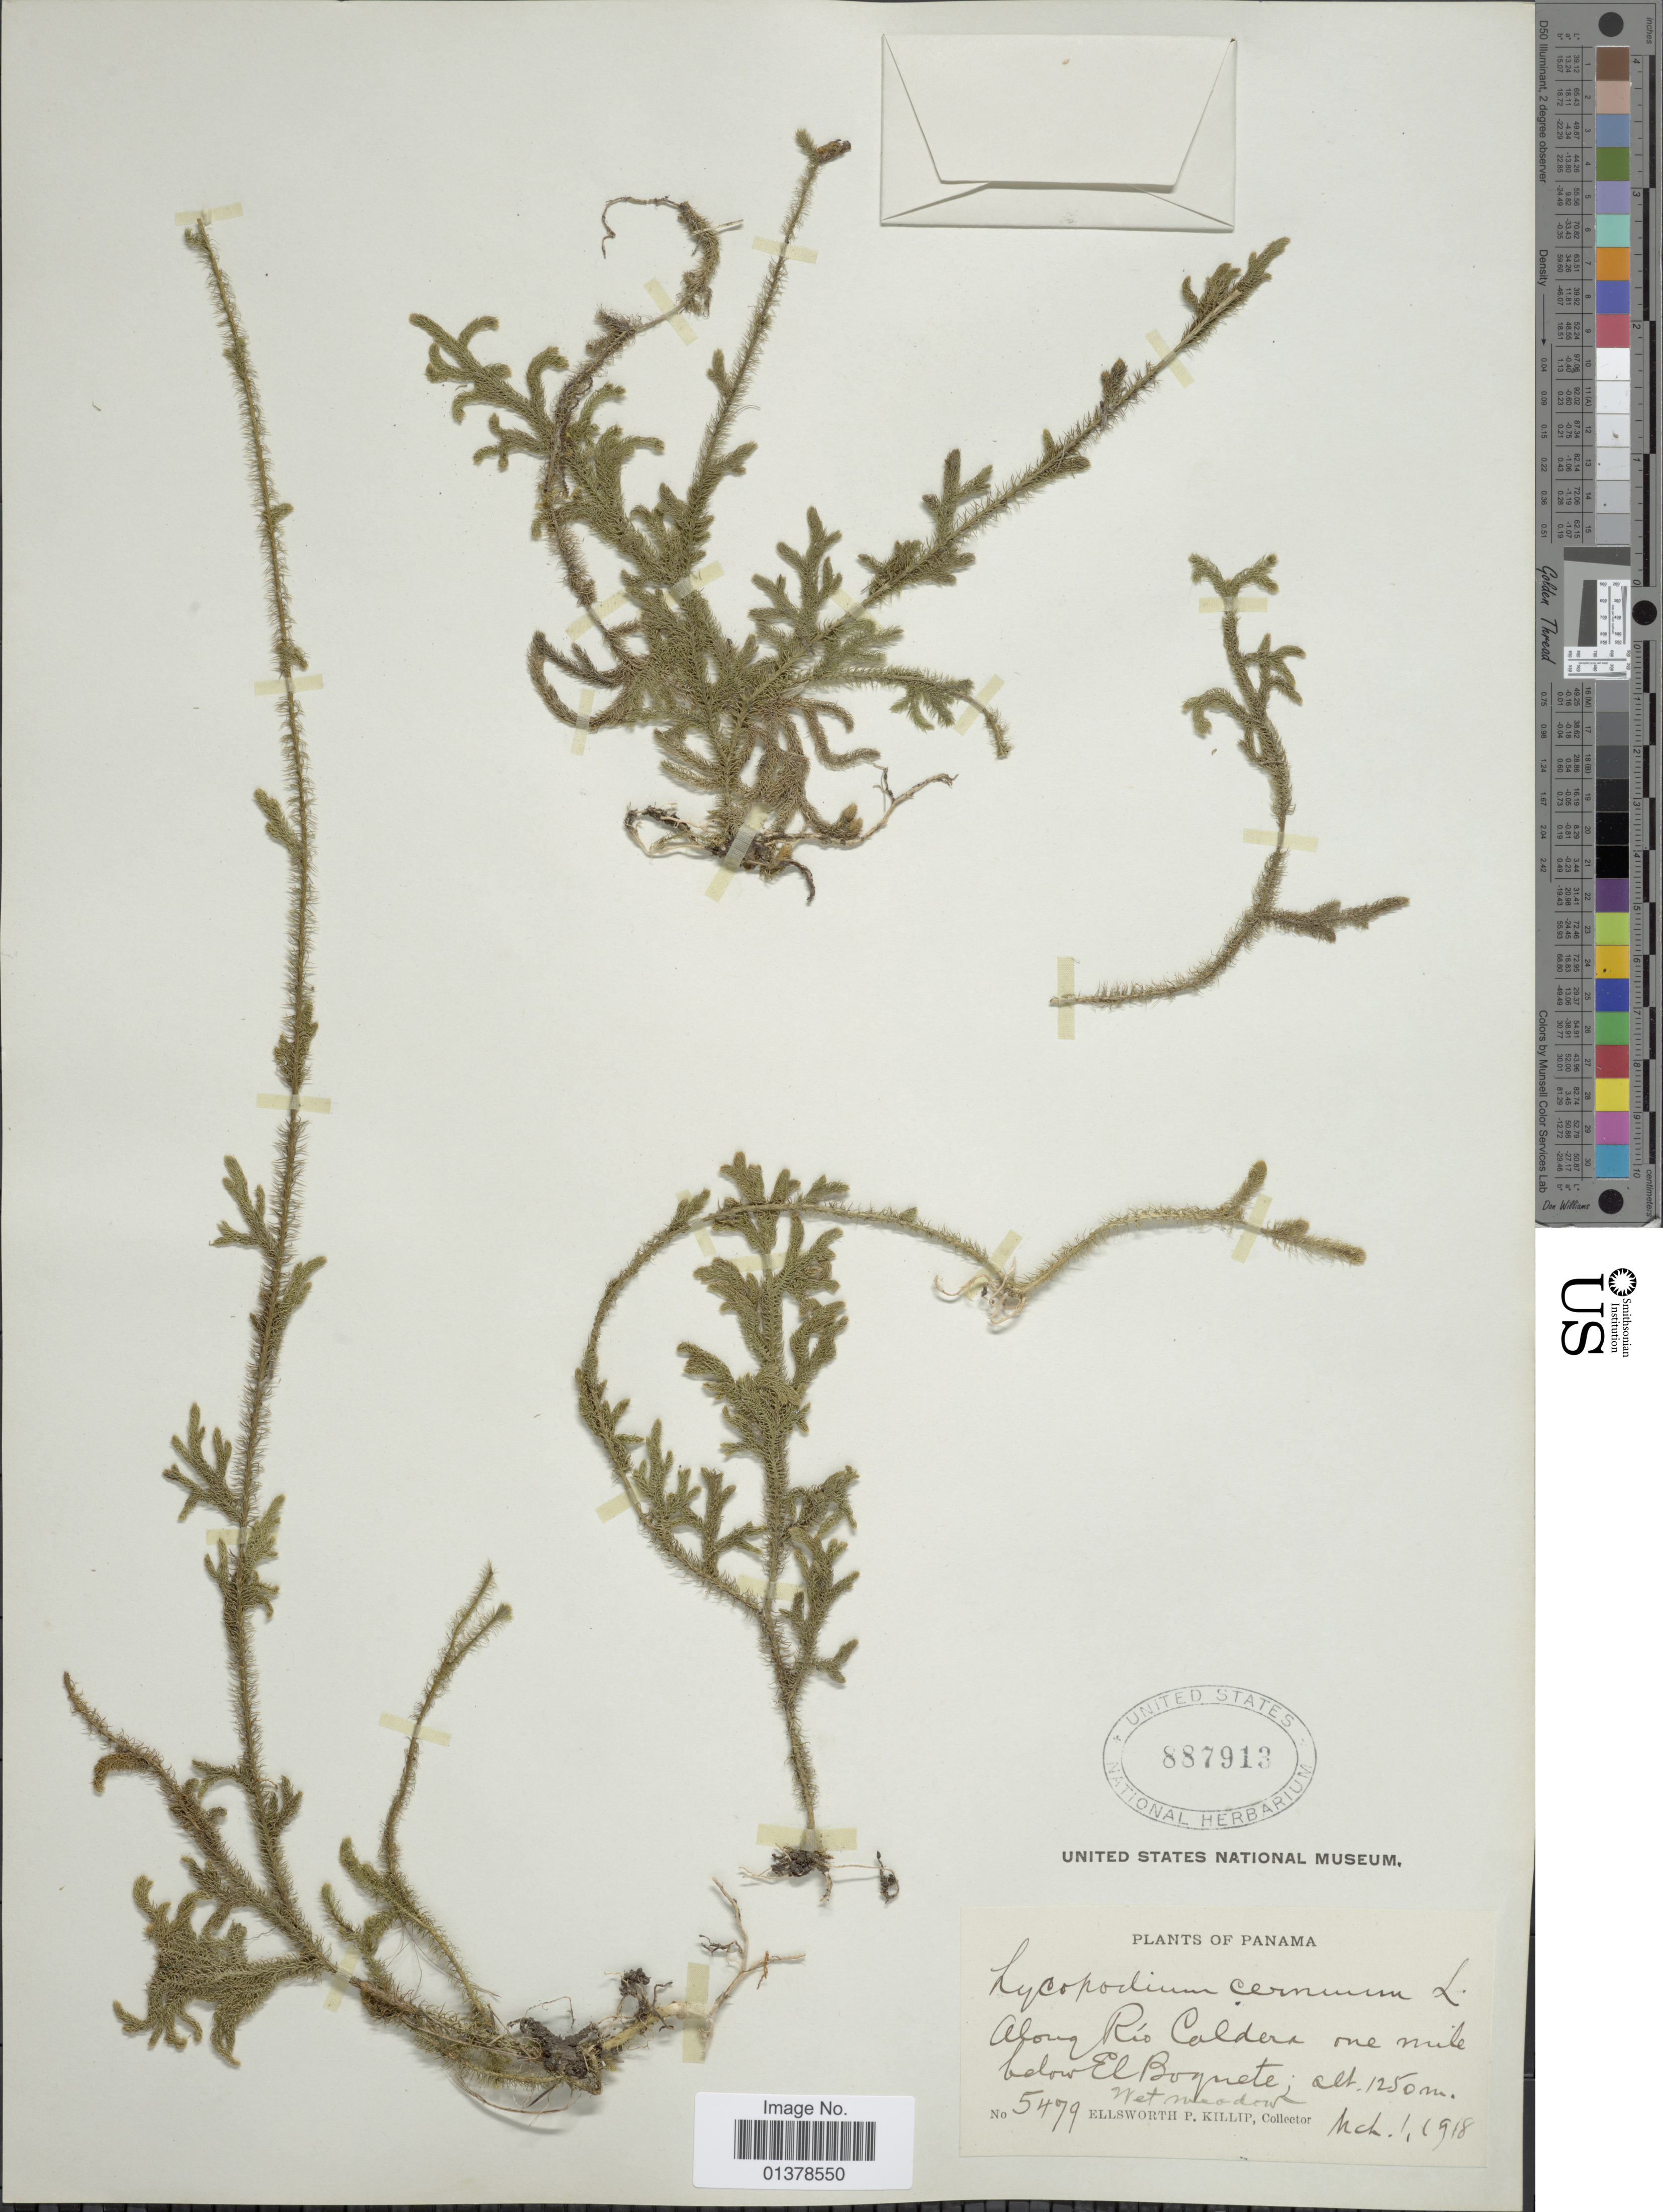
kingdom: Plantae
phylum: Tracheophyta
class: Lycopodiopsida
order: Lycopodiales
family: Lycopodiaceae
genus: Palhinhaea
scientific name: Palhinhaea cernua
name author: (L.) Vasc. & Franco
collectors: E. P. Killip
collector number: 5479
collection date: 1918-03-01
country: Panama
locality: Along Rio Caldera one mile below El Boquete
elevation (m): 1250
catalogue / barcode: US 887913